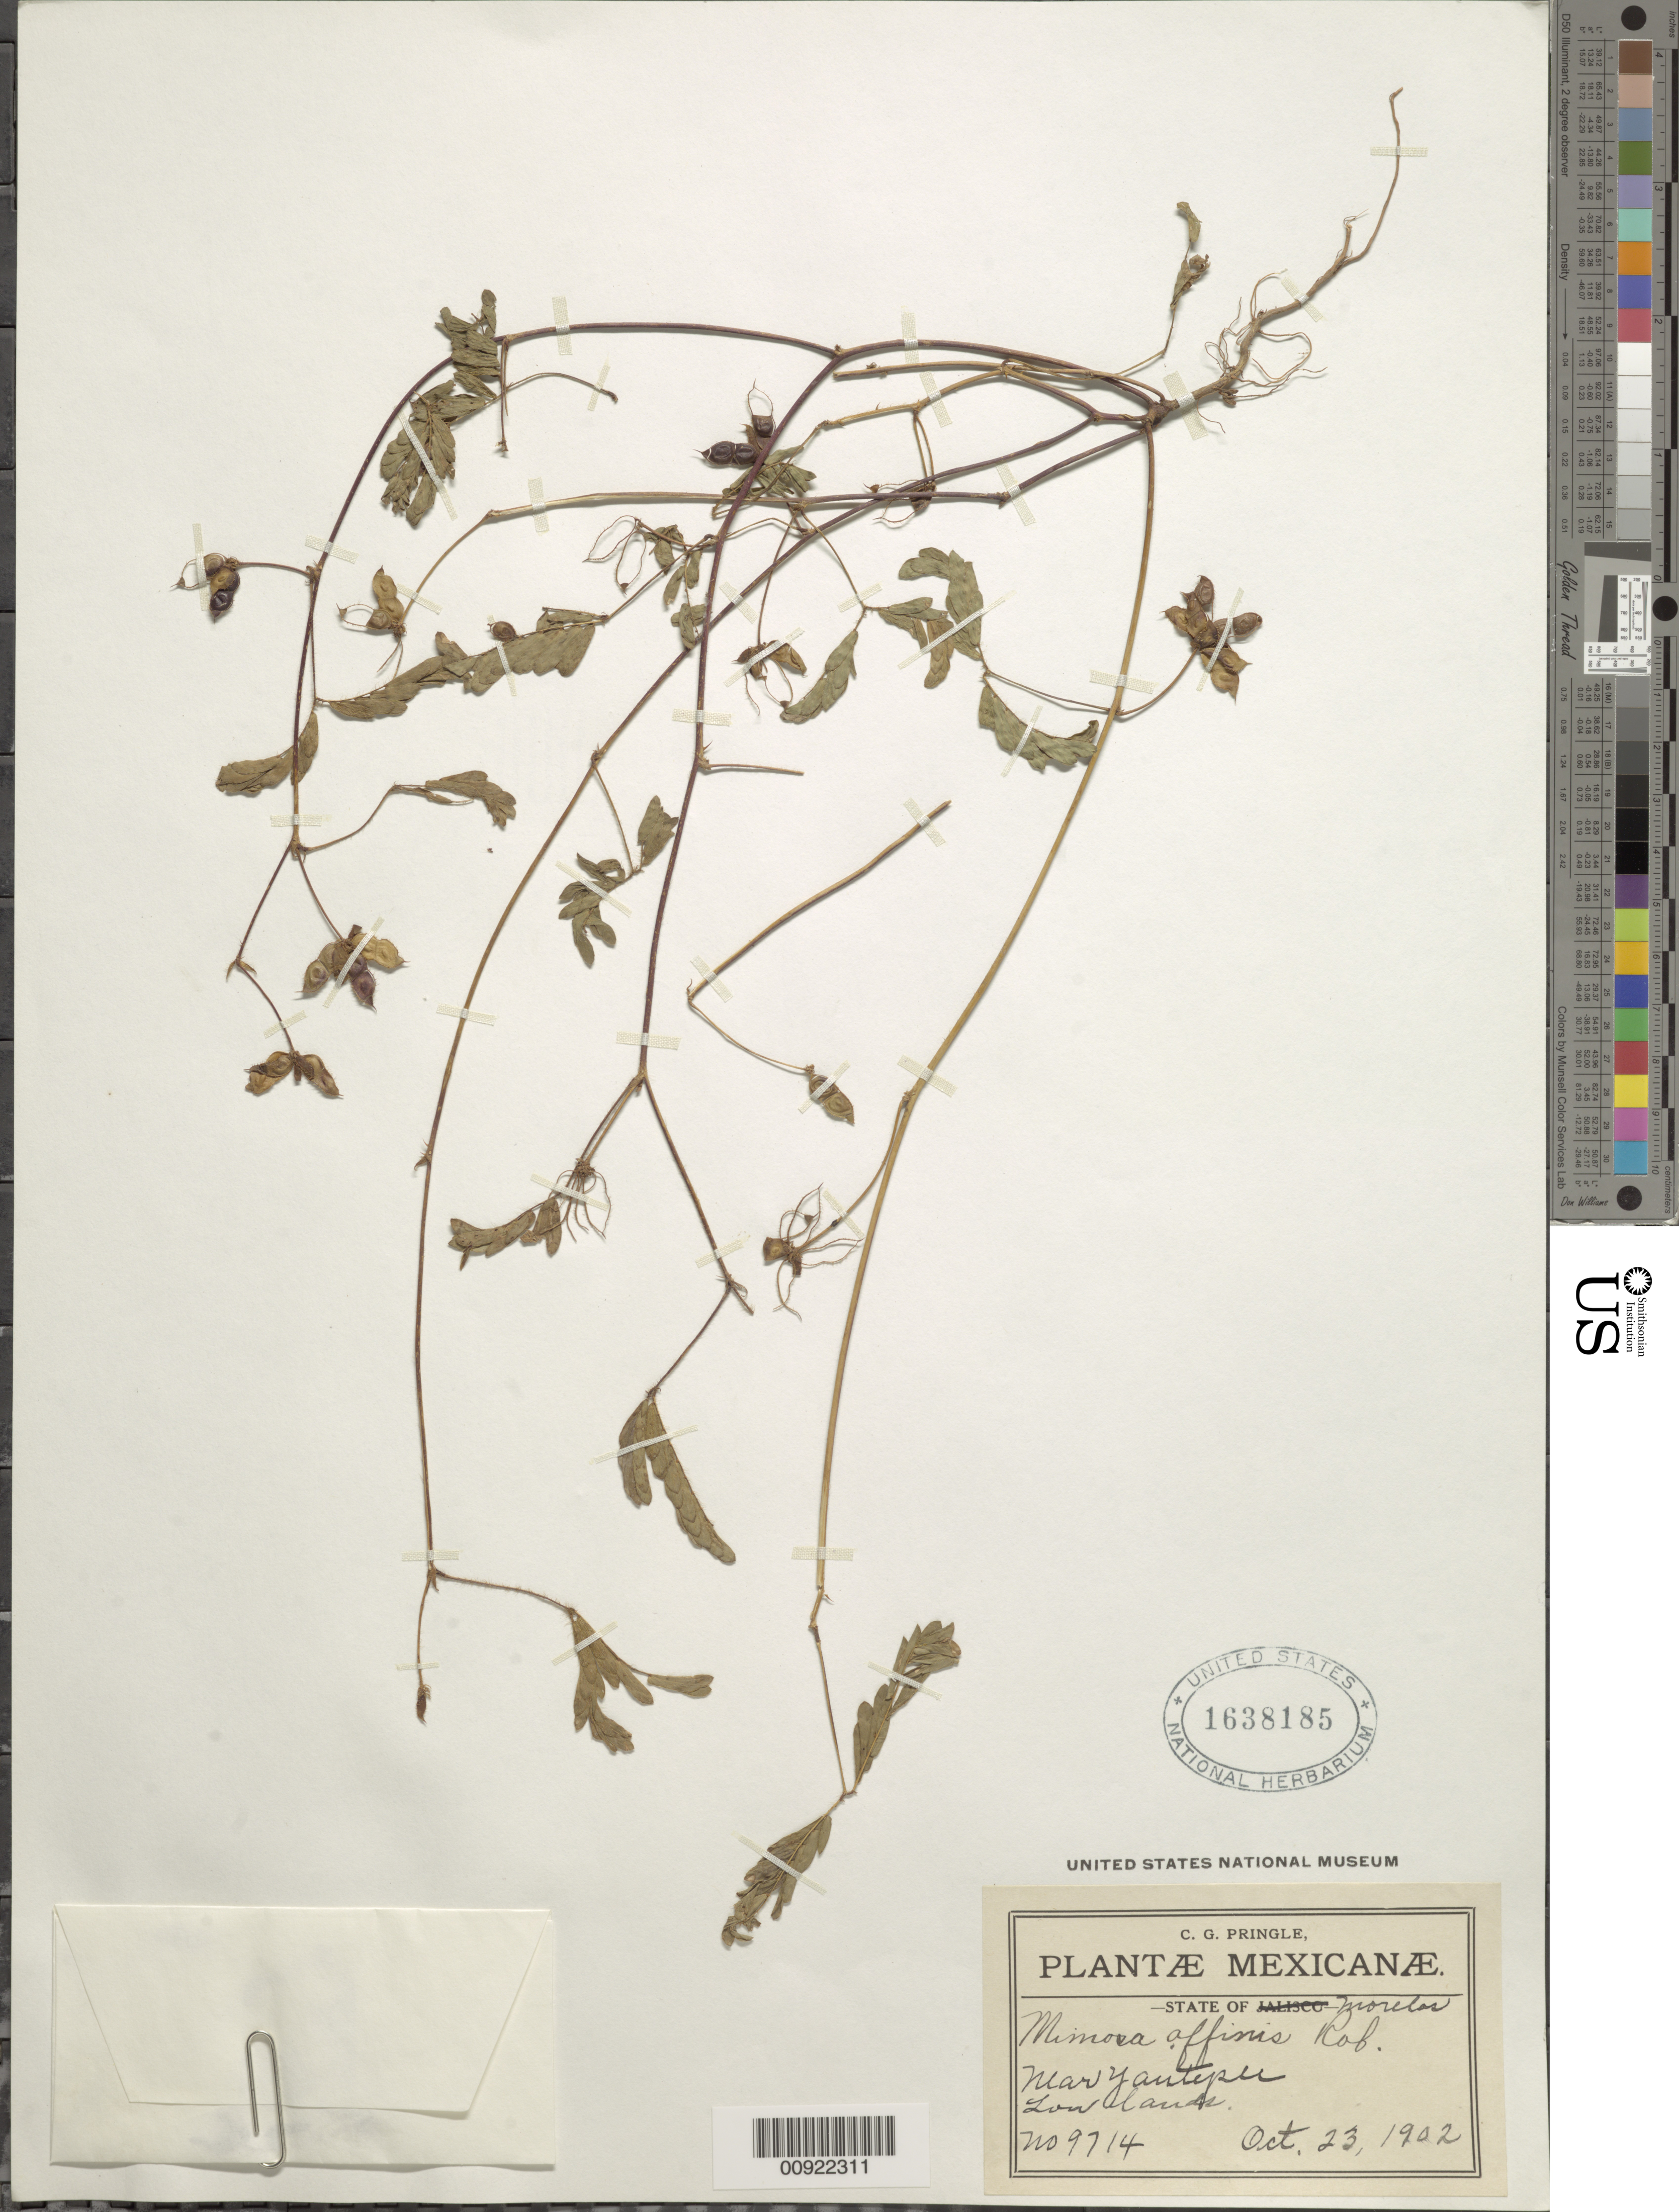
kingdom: Plantae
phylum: Tracheophyta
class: Magnoliopsida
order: Fabales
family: Fabaceae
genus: Mimosa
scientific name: Mimosa affinis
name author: B.L. Rob.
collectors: C. G. Pringle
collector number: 9714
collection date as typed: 24 Oct 1902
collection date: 1902-10-24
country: Mexico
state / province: Morelos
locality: Near Yautepec, State of Morelos.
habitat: Low lands.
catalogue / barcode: US 1638185